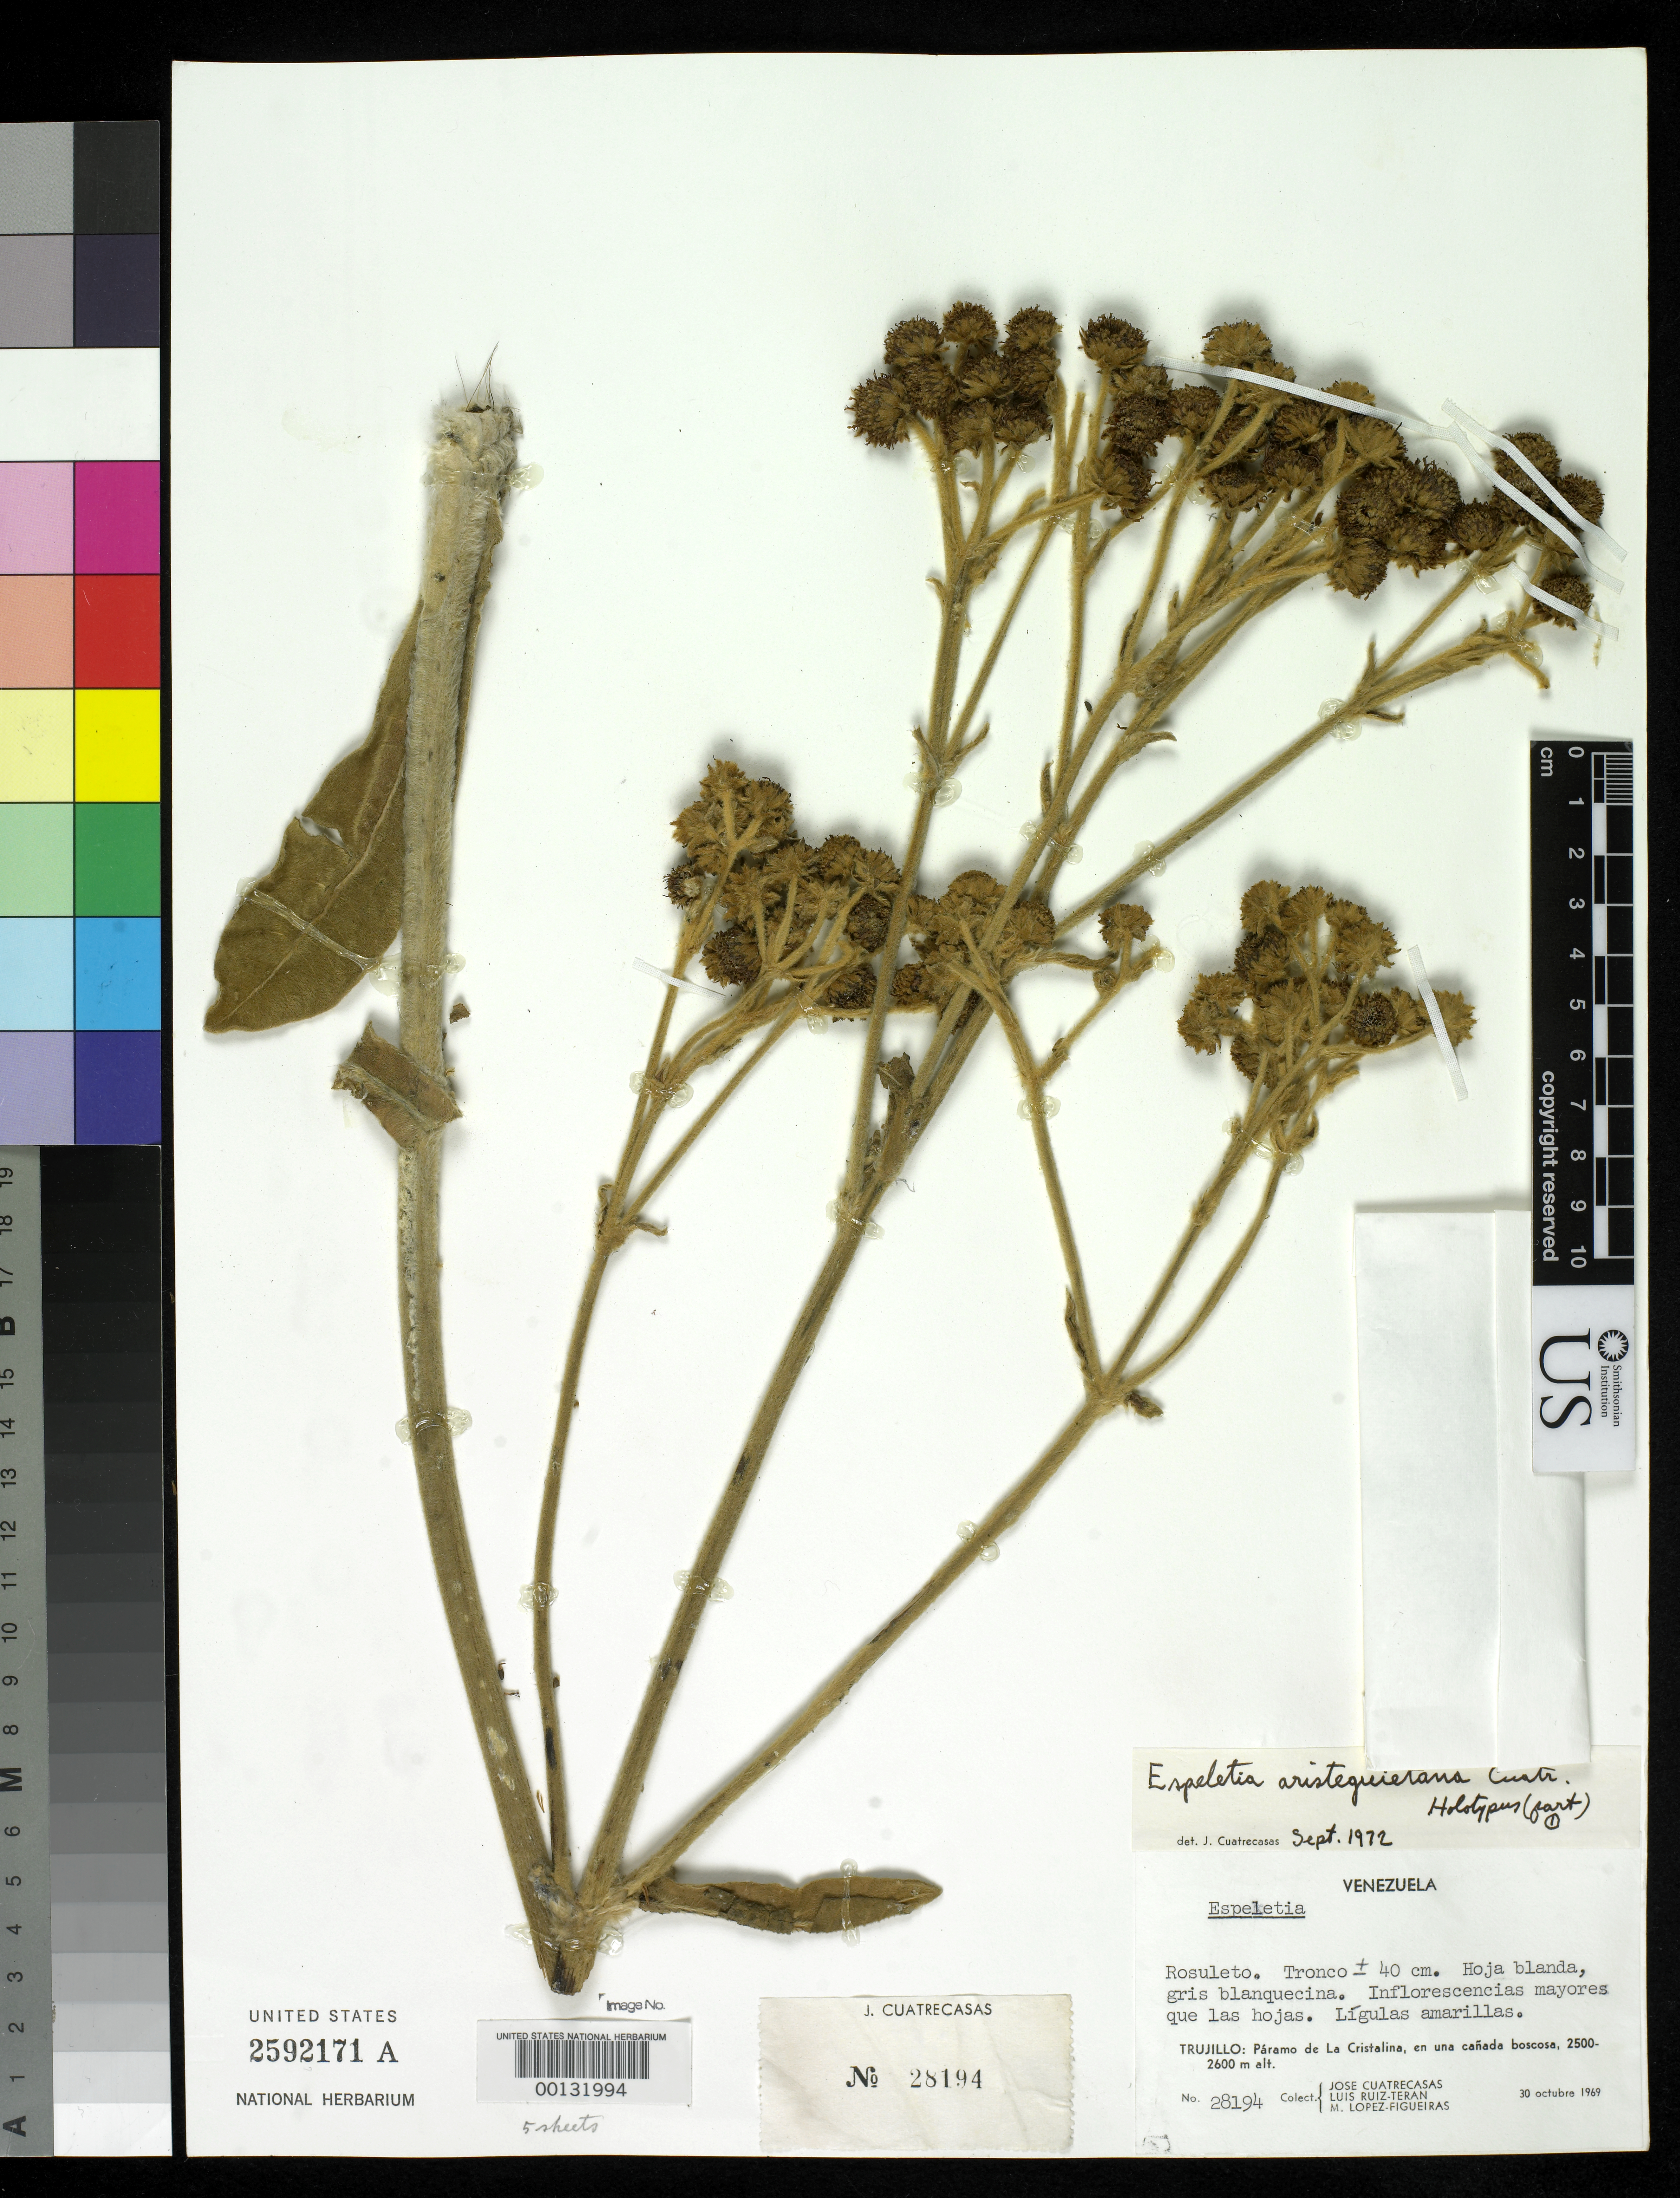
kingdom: Plantae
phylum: Tracheophyta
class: Magnoliopsida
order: Asterales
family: Asteraceae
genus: Espeletia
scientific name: Espeletia aristeguietana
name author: Cuatrec.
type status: Holotype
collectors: J. Cuatrecasas, L. E. Ruíz-Terán & M. López Figueiras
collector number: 28194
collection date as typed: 30 Oct 1969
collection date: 1969-10-30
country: Venezuela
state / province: Trujillo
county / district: Bocono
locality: Páramo de La Cristalina.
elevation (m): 2500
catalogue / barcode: US 2592171A